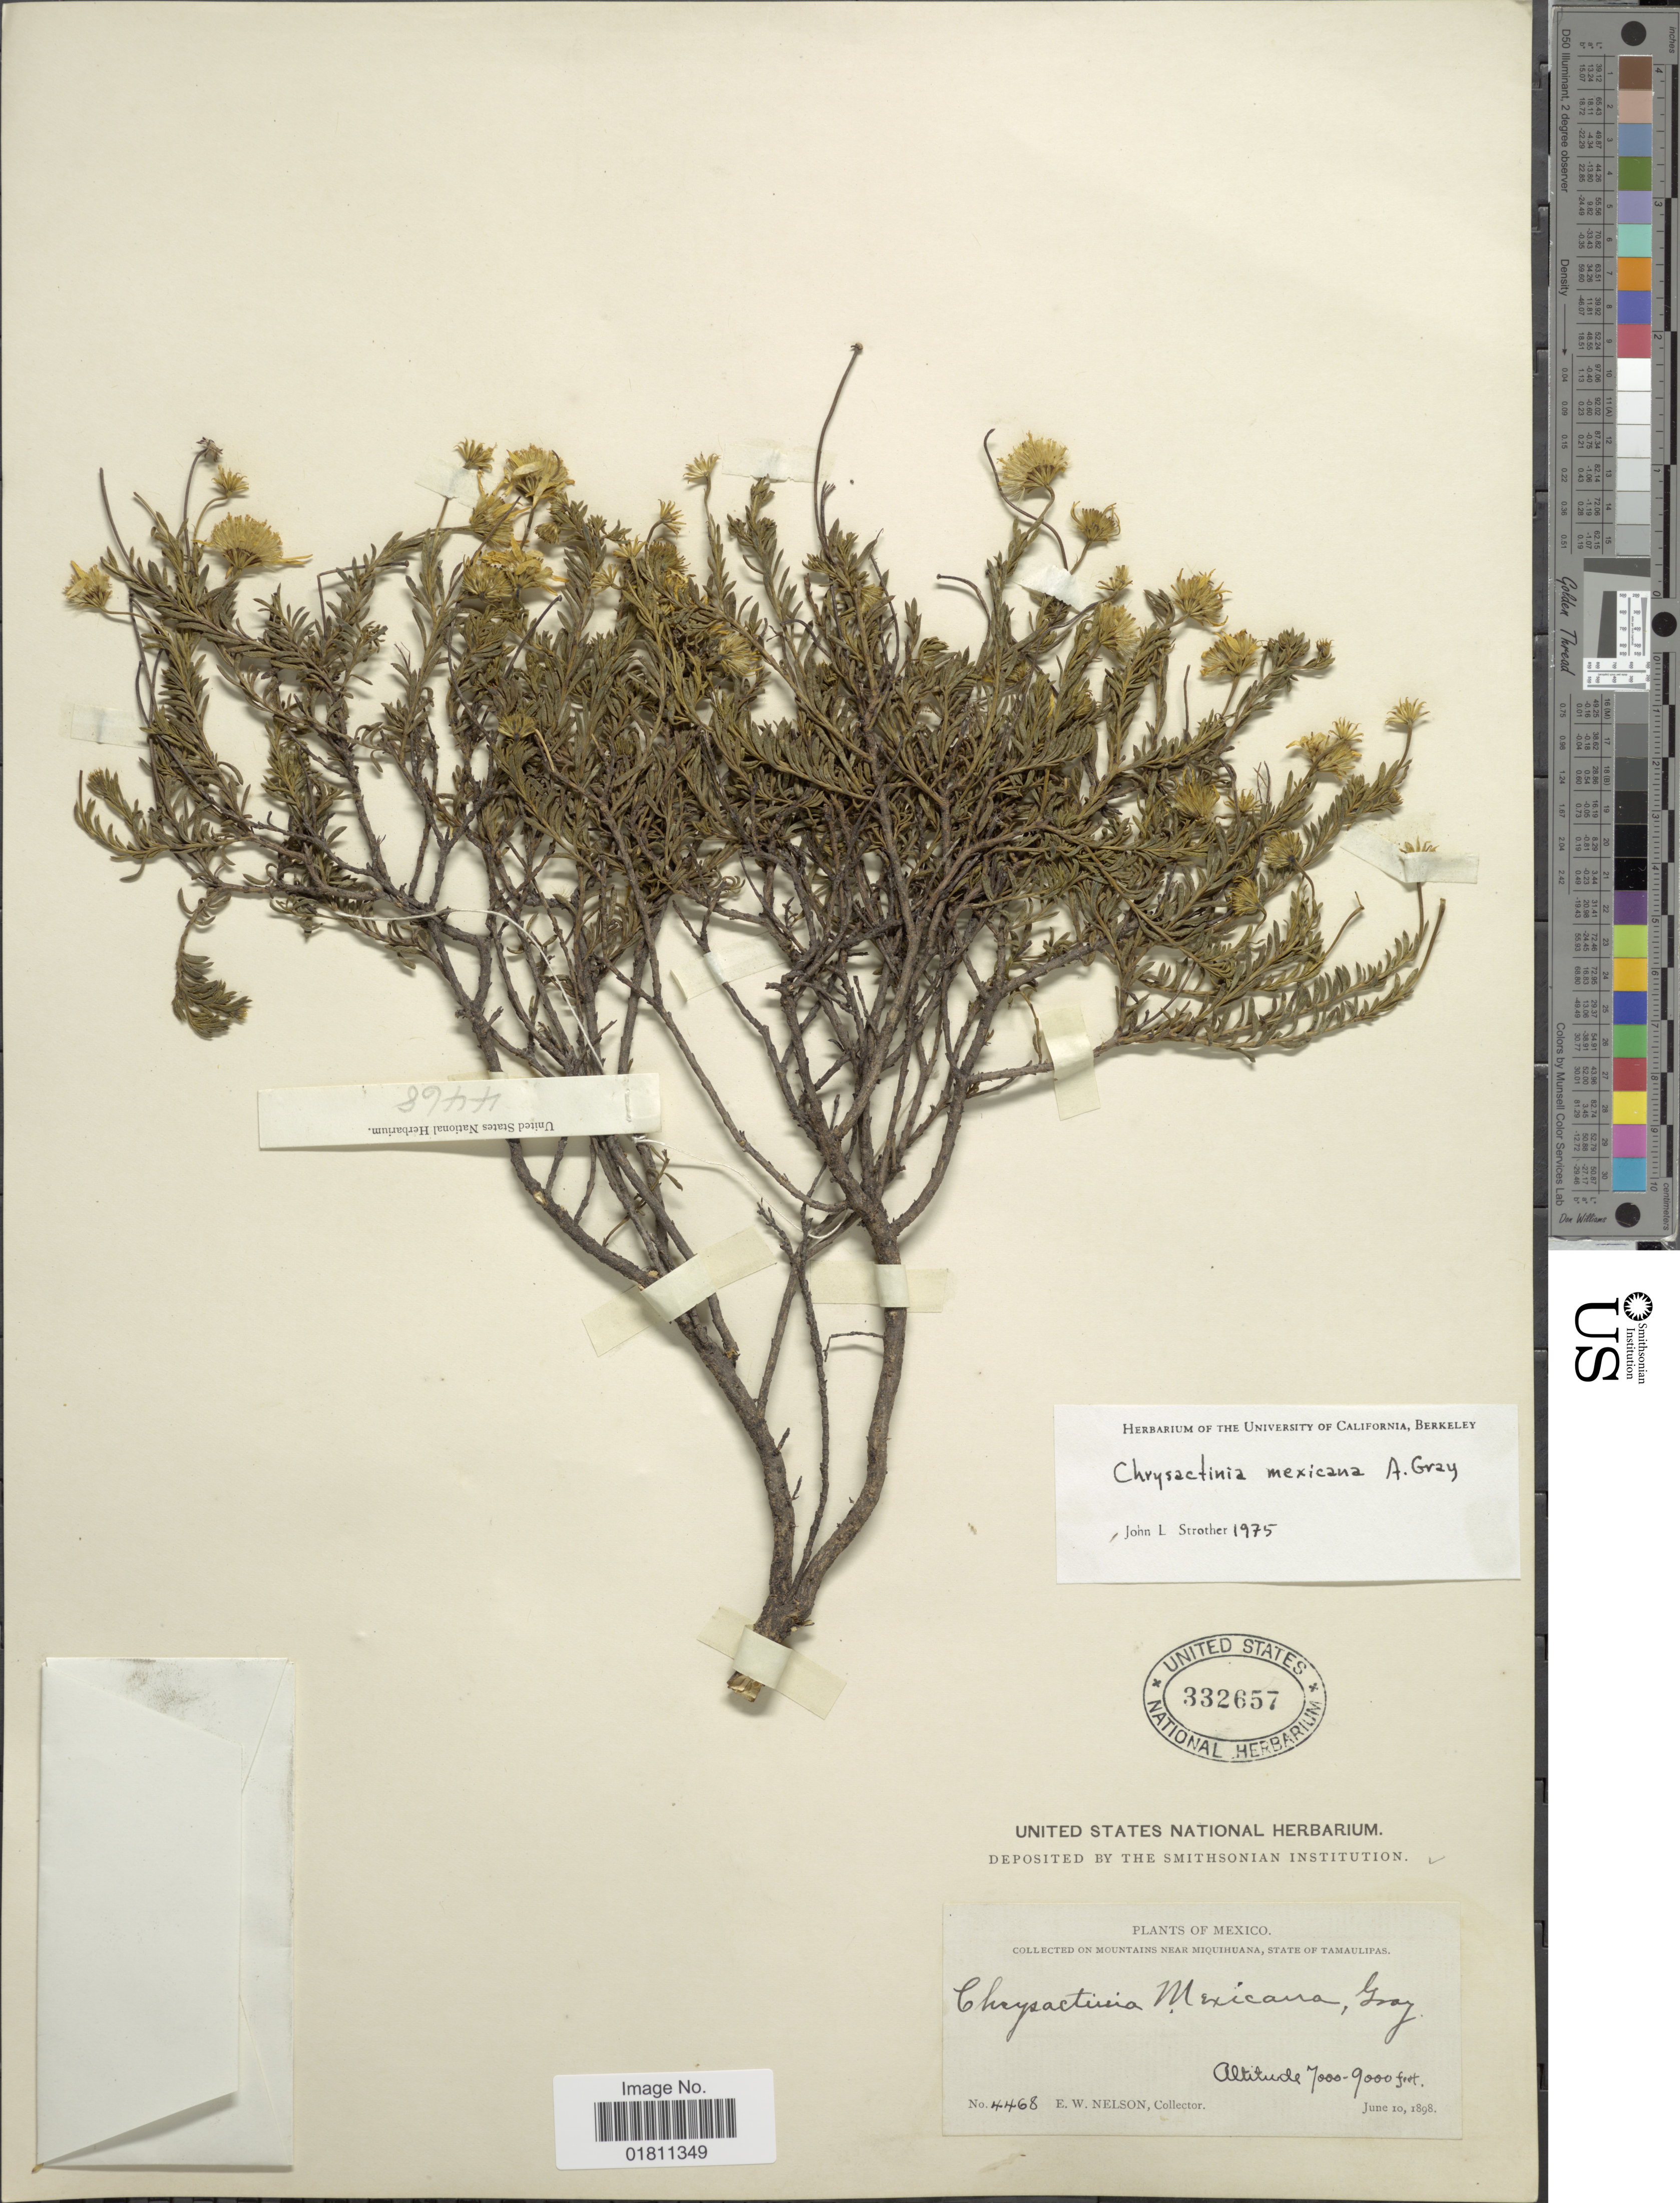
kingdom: Plantae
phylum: Tracheophyta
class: Magnoliopsida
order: Asterales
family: Asteraceae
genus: Chrysactinia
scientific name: Chrysactinia mexicana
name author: A. Gray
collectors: E. W. Nelson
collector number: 4468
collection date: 1898-06-10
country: Mexico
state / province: Tamaulipas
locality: Mountains near Miquihuana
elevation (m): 2134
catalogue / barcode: US 332657